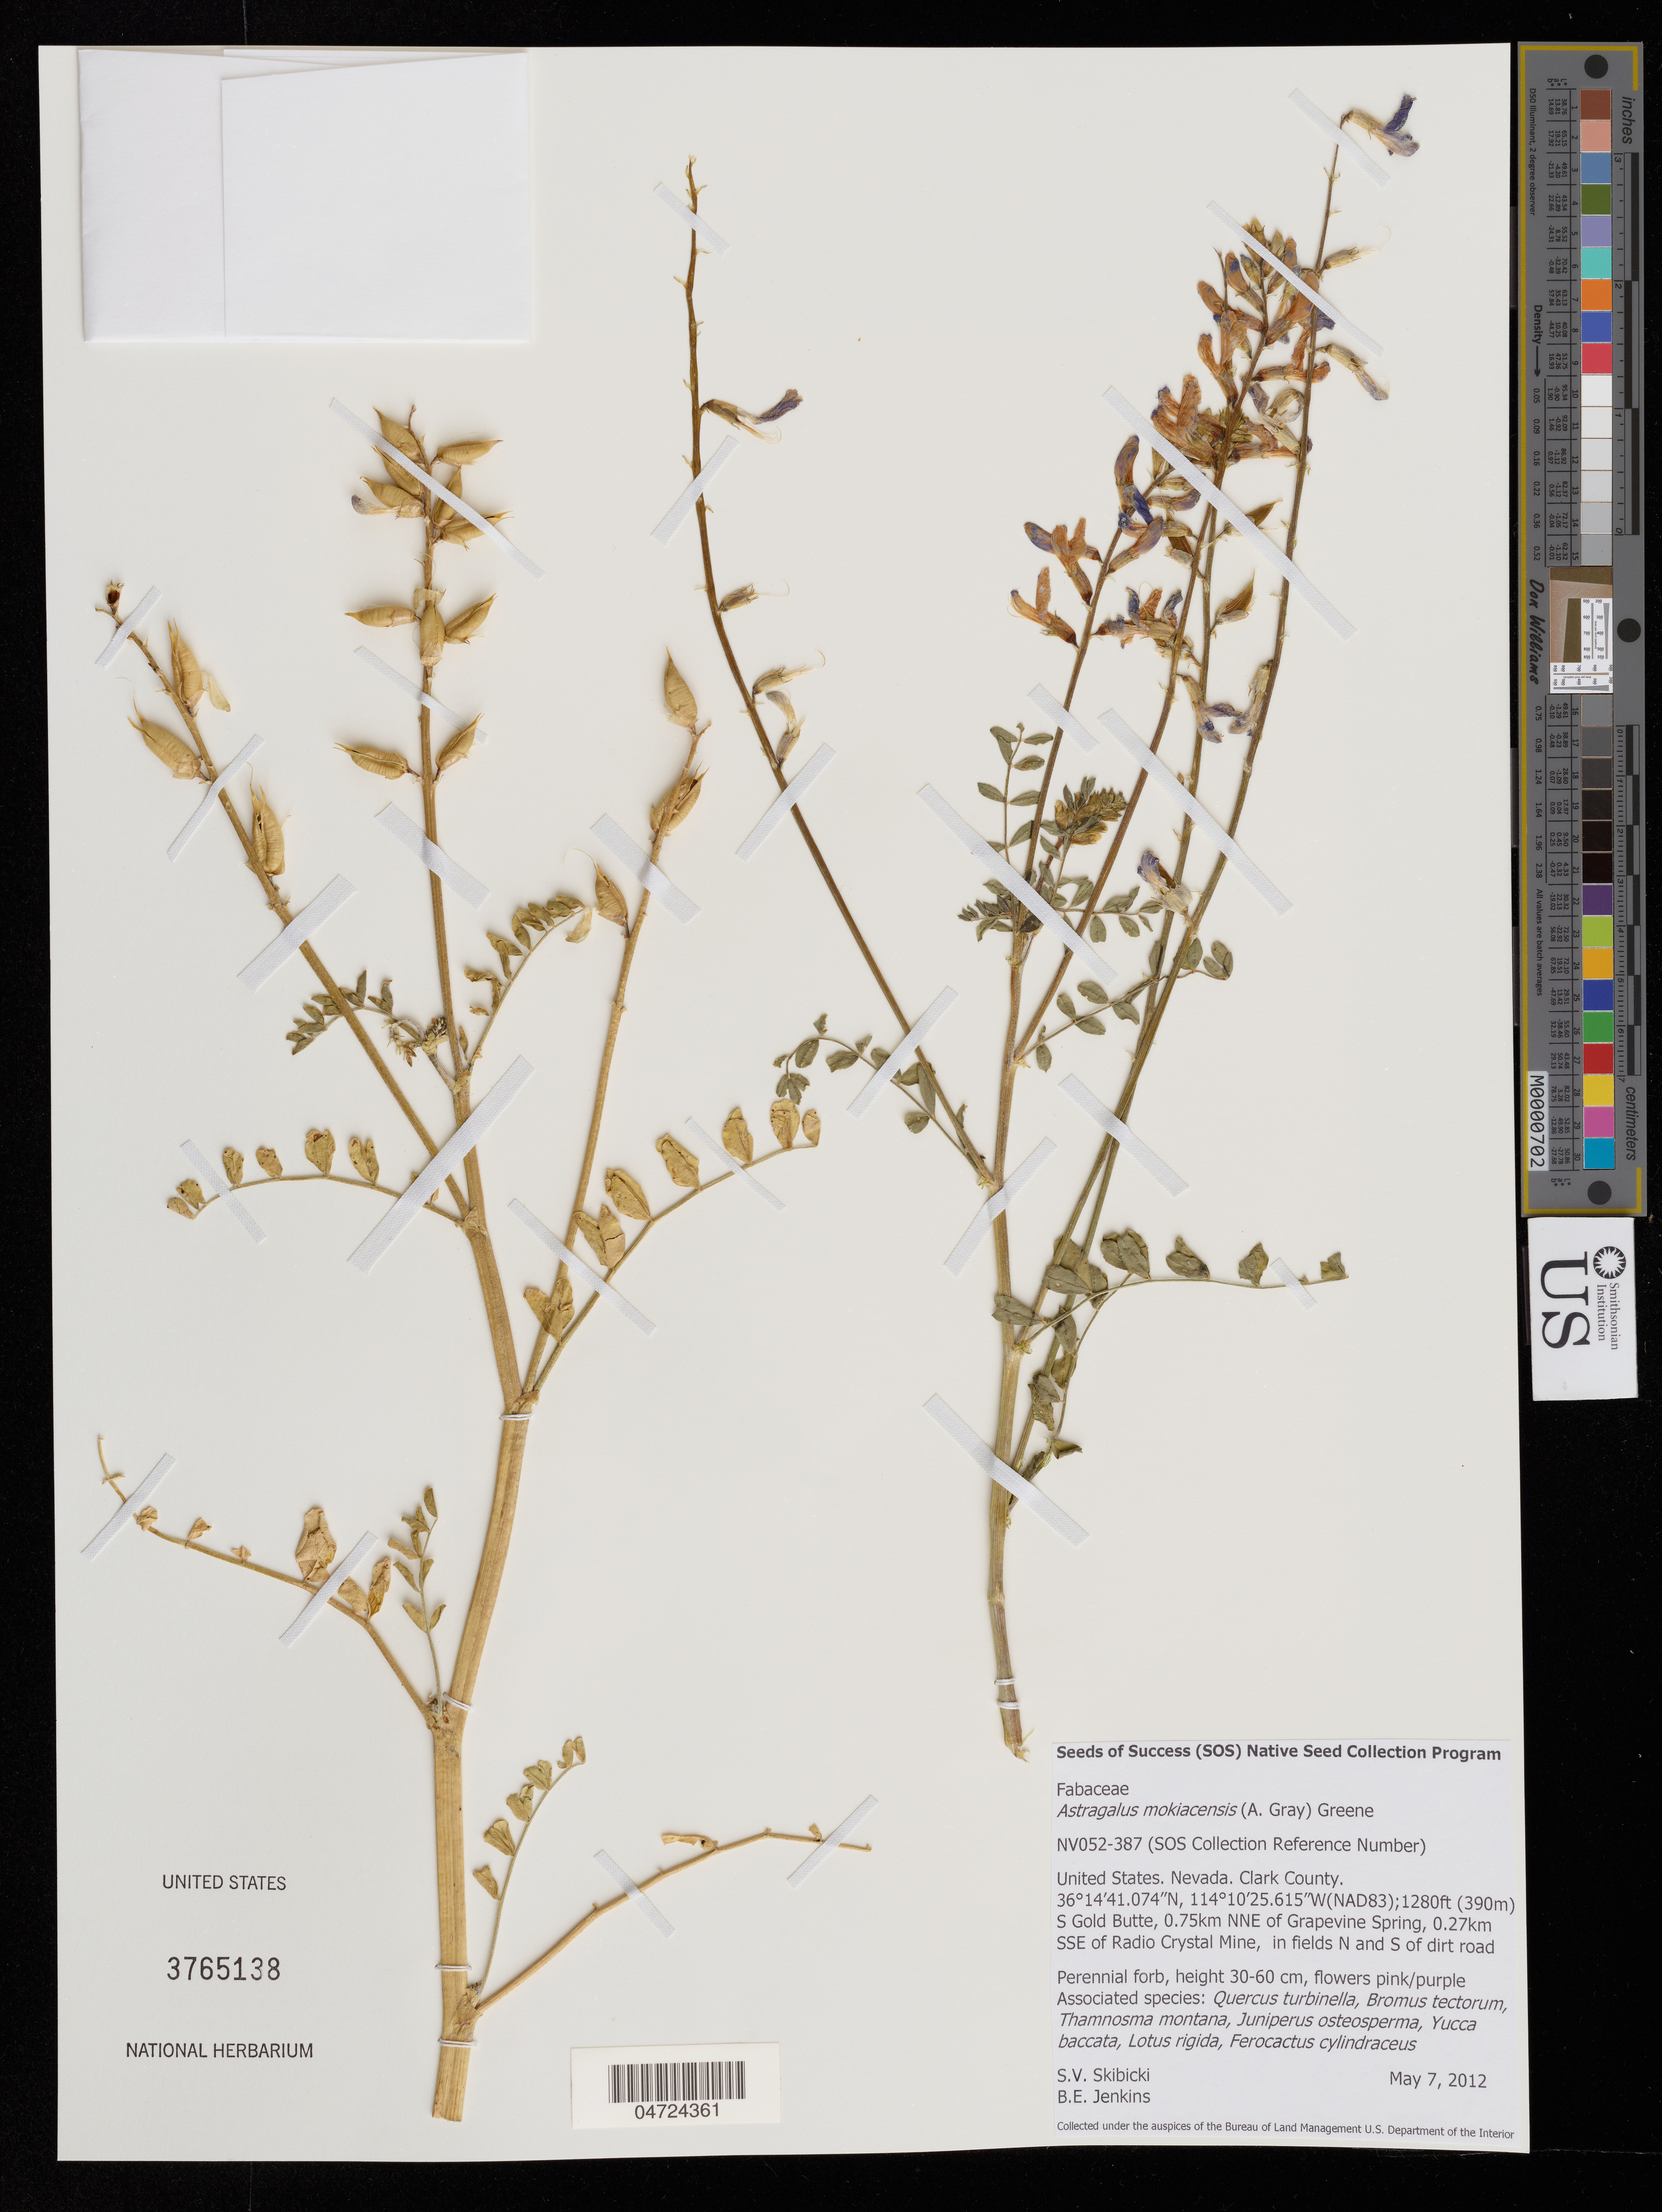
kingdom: Plantae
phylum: Tracheophyta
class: Magnoliopsida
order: Fabales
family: Fabaceae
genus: Astragalus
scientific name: Astragalus mokiacensis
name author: A. Gray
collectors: S. Skibicki & B. Jenkins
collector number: NV052-387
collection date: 2012-05-07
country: United States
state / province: Nevada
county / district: Clark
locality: Clark County. S Gold Butte, 0.75km NNE of Grapevine Spring, 0.27km SSE of Radio Crystal Mine, in fields N and S of dirt road.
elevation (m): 390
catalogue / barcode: US 3765138